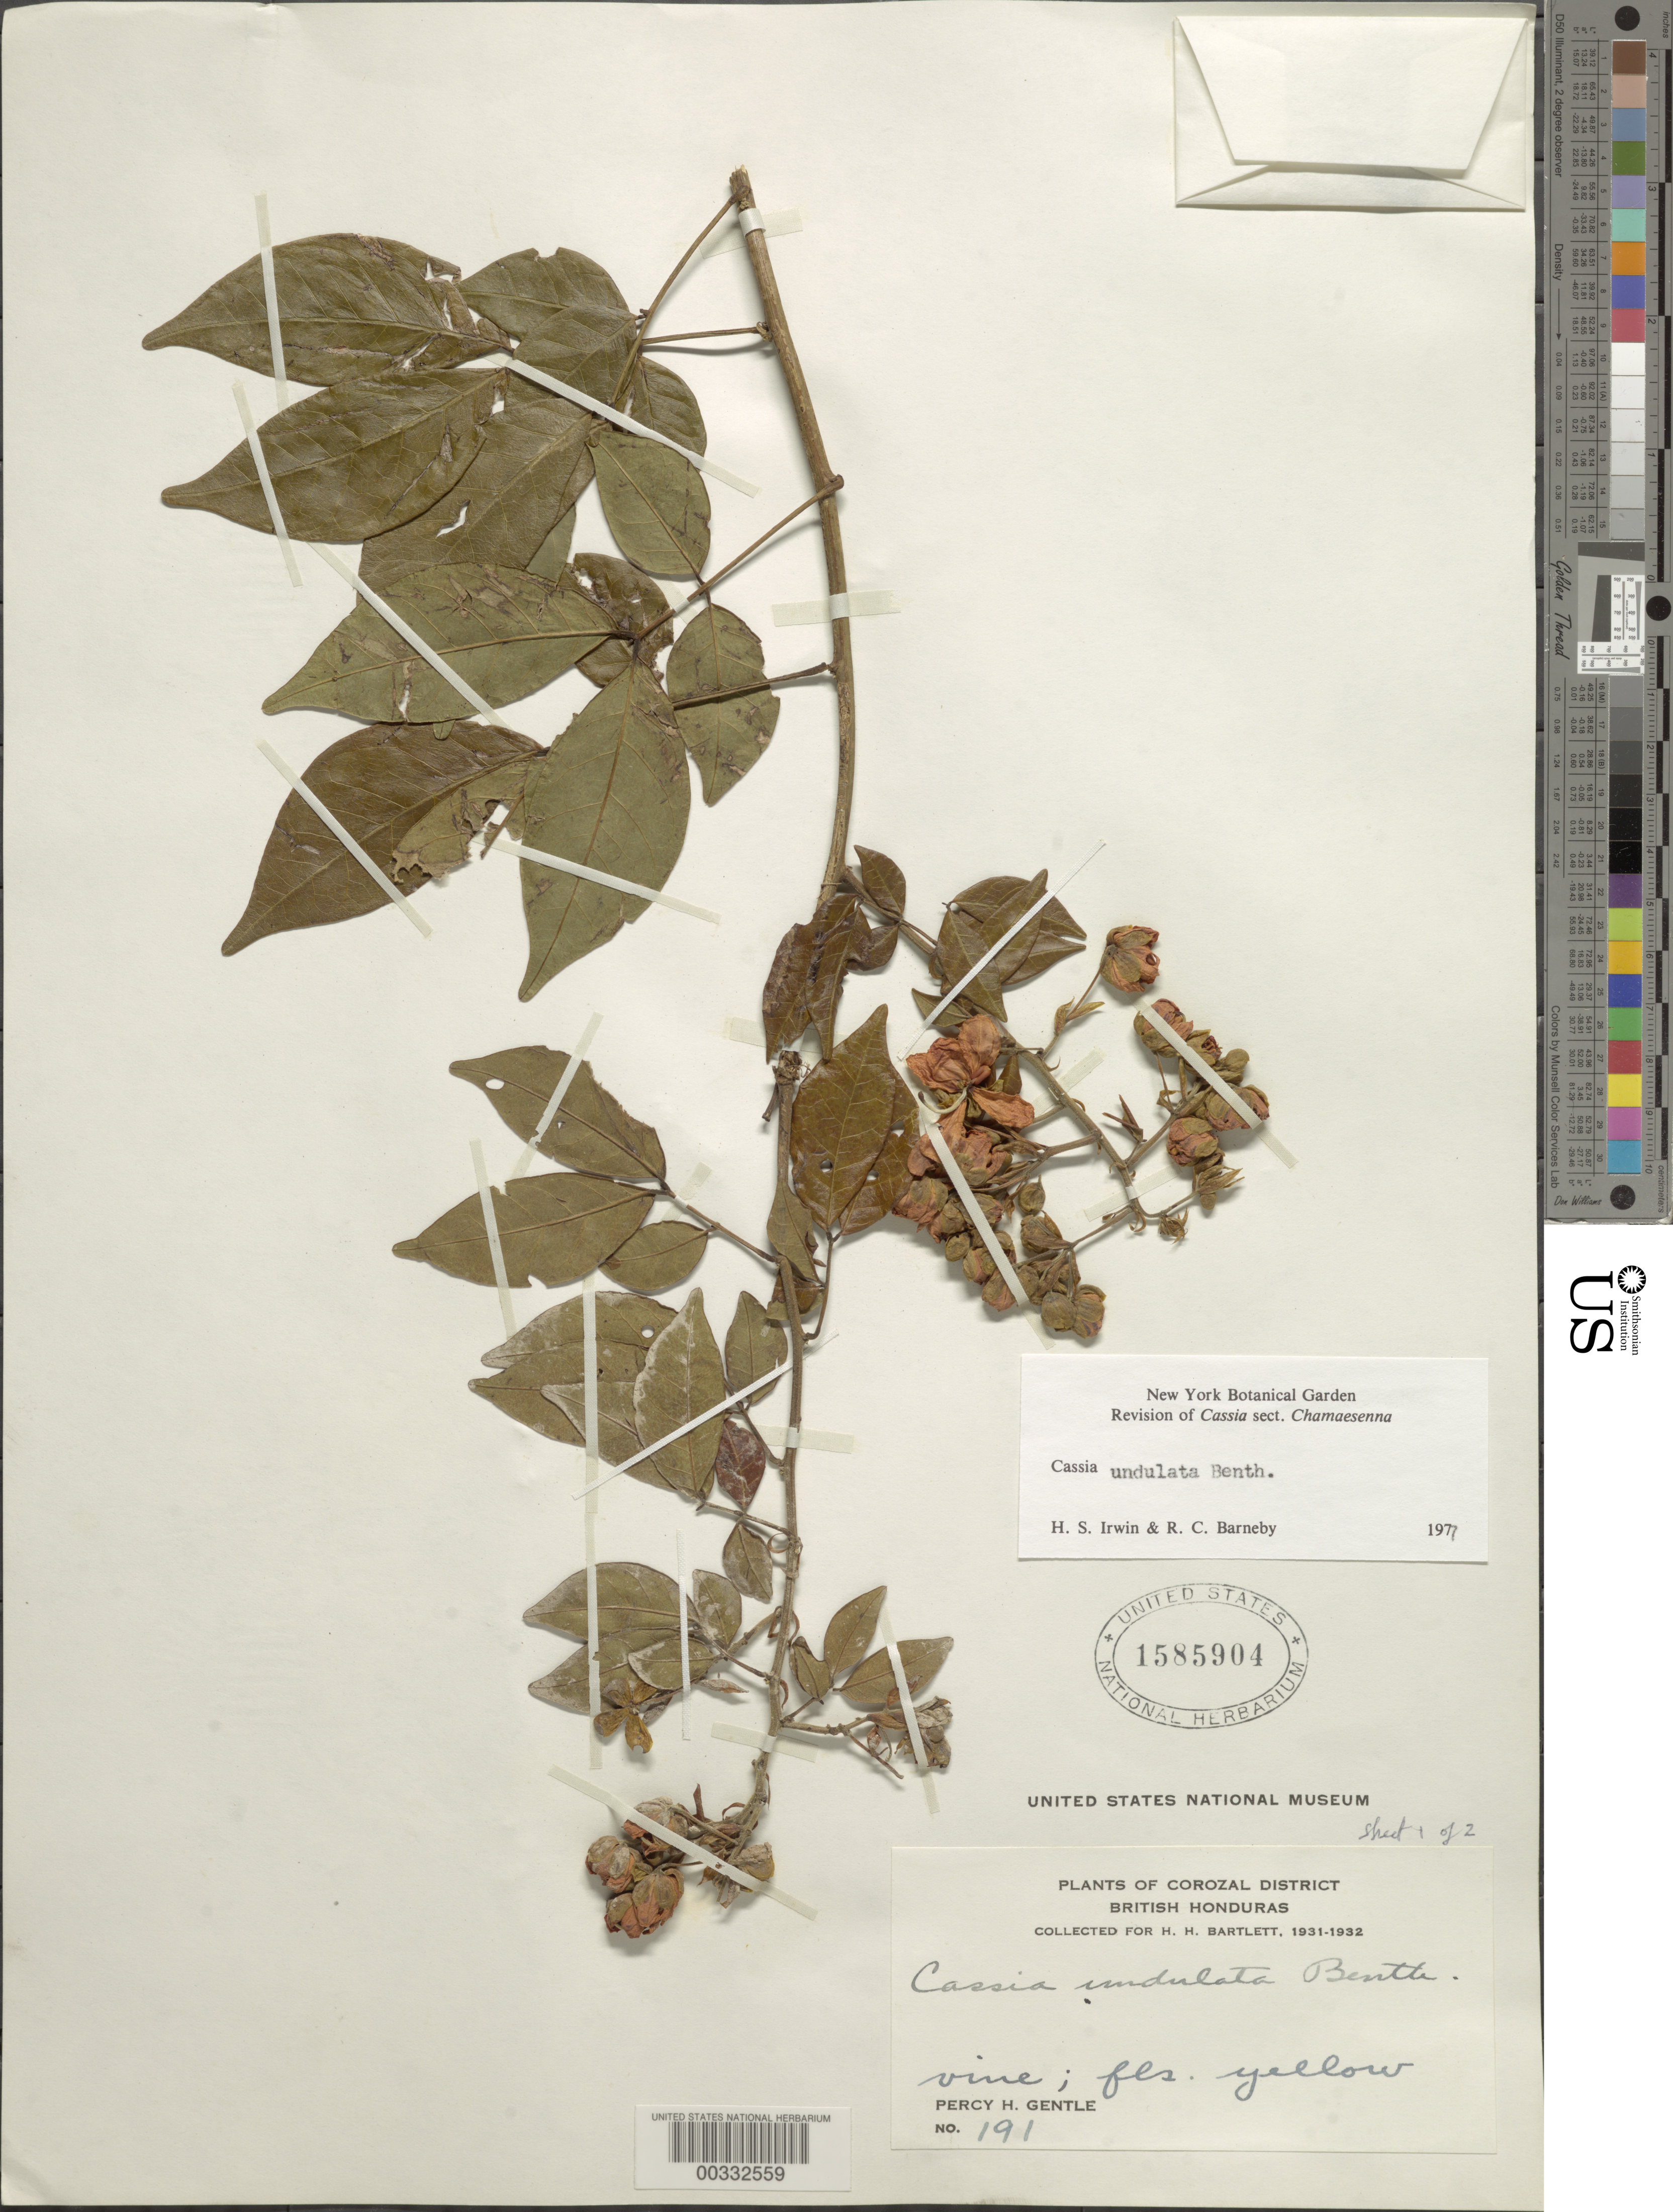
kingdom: Plantae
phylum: Tracheophyta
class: Magnoliopsida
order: Fabales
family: Fabaceae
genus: Senna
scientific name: Senna undulata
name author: (Benth.) H.S. Irwin & Barneby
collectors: P. H. Gentle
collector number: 191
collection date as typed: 1931 to -- -- 1932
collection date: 1931/1932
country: Belize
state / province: Corozal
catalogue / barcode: US 1585904